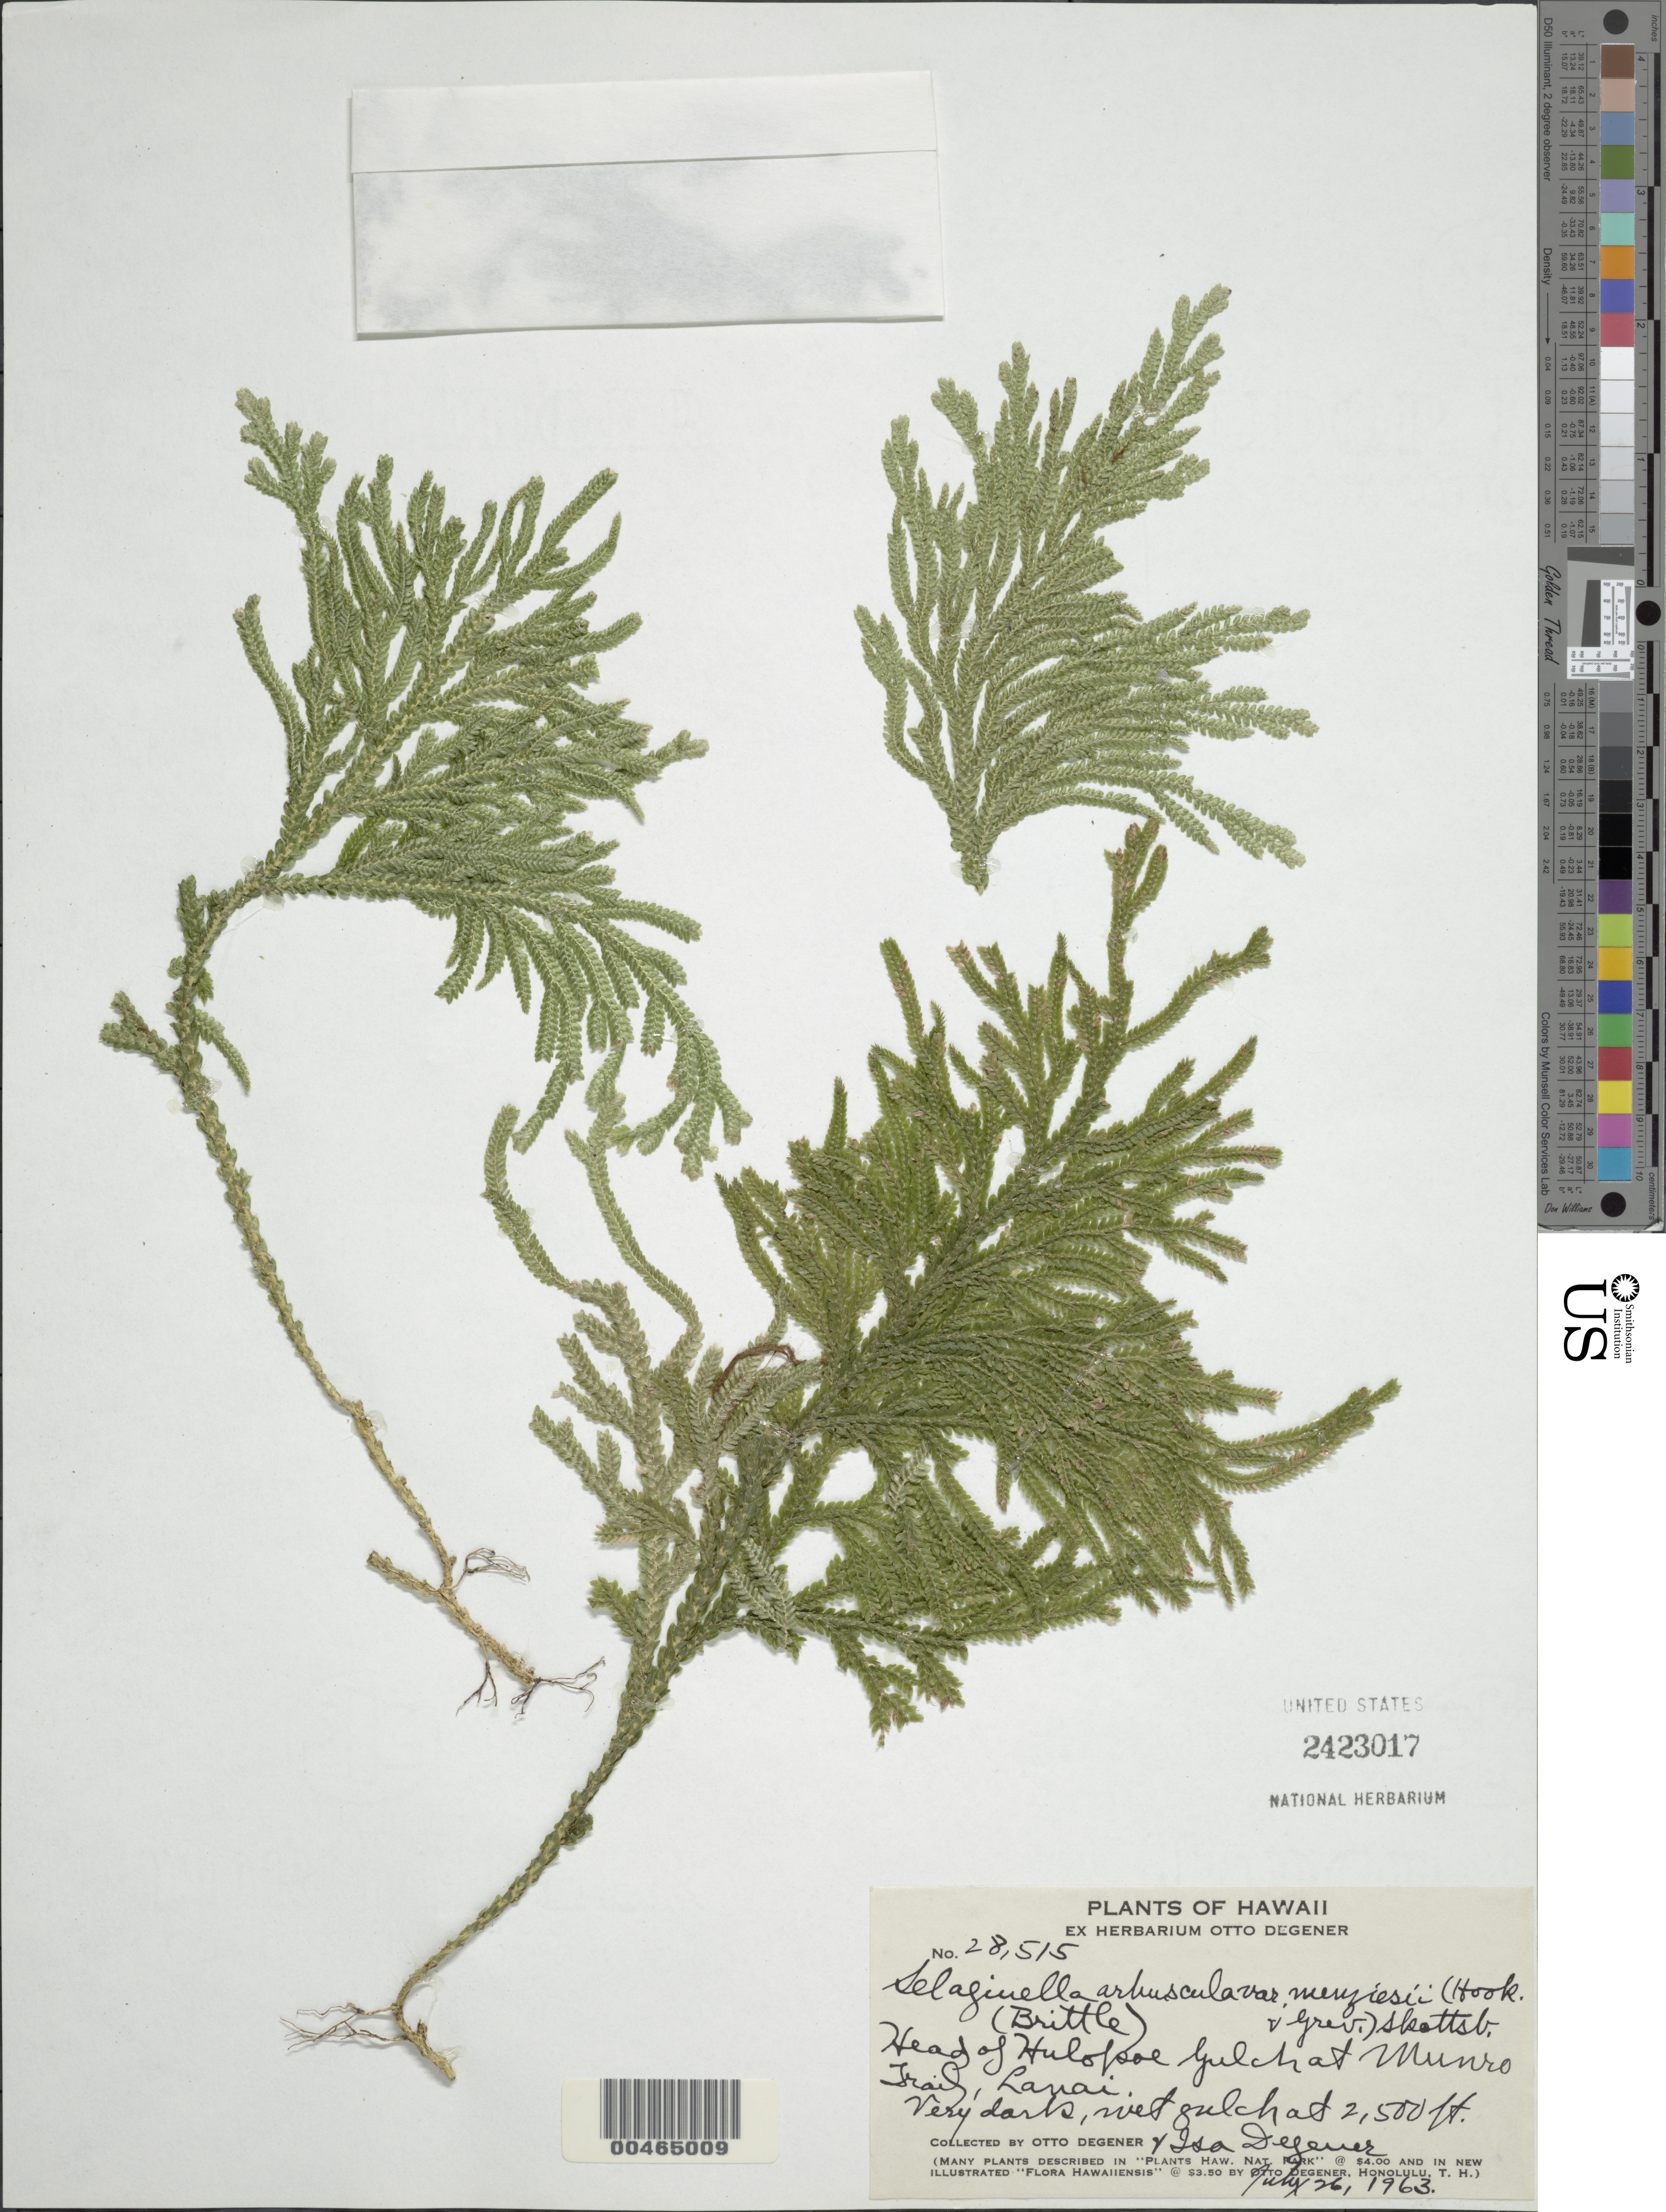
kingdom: Plantae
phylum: Tracheophyta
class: Lycopodiopsida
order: Selaginellales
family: Selaginellaceae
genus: Selaginella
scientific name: Selaginella arbuscula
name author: (Kualf.) Spring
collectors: O. Degener & I. Degener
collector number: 28515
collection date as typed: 26 Jul 1963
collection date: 1963-07-26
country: United States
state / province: Hawaii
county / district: Maui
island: Lana'i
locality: Head of Hulopoe Gulch at Munro Trail, Lanai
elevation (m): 762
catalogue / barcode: US 2423017